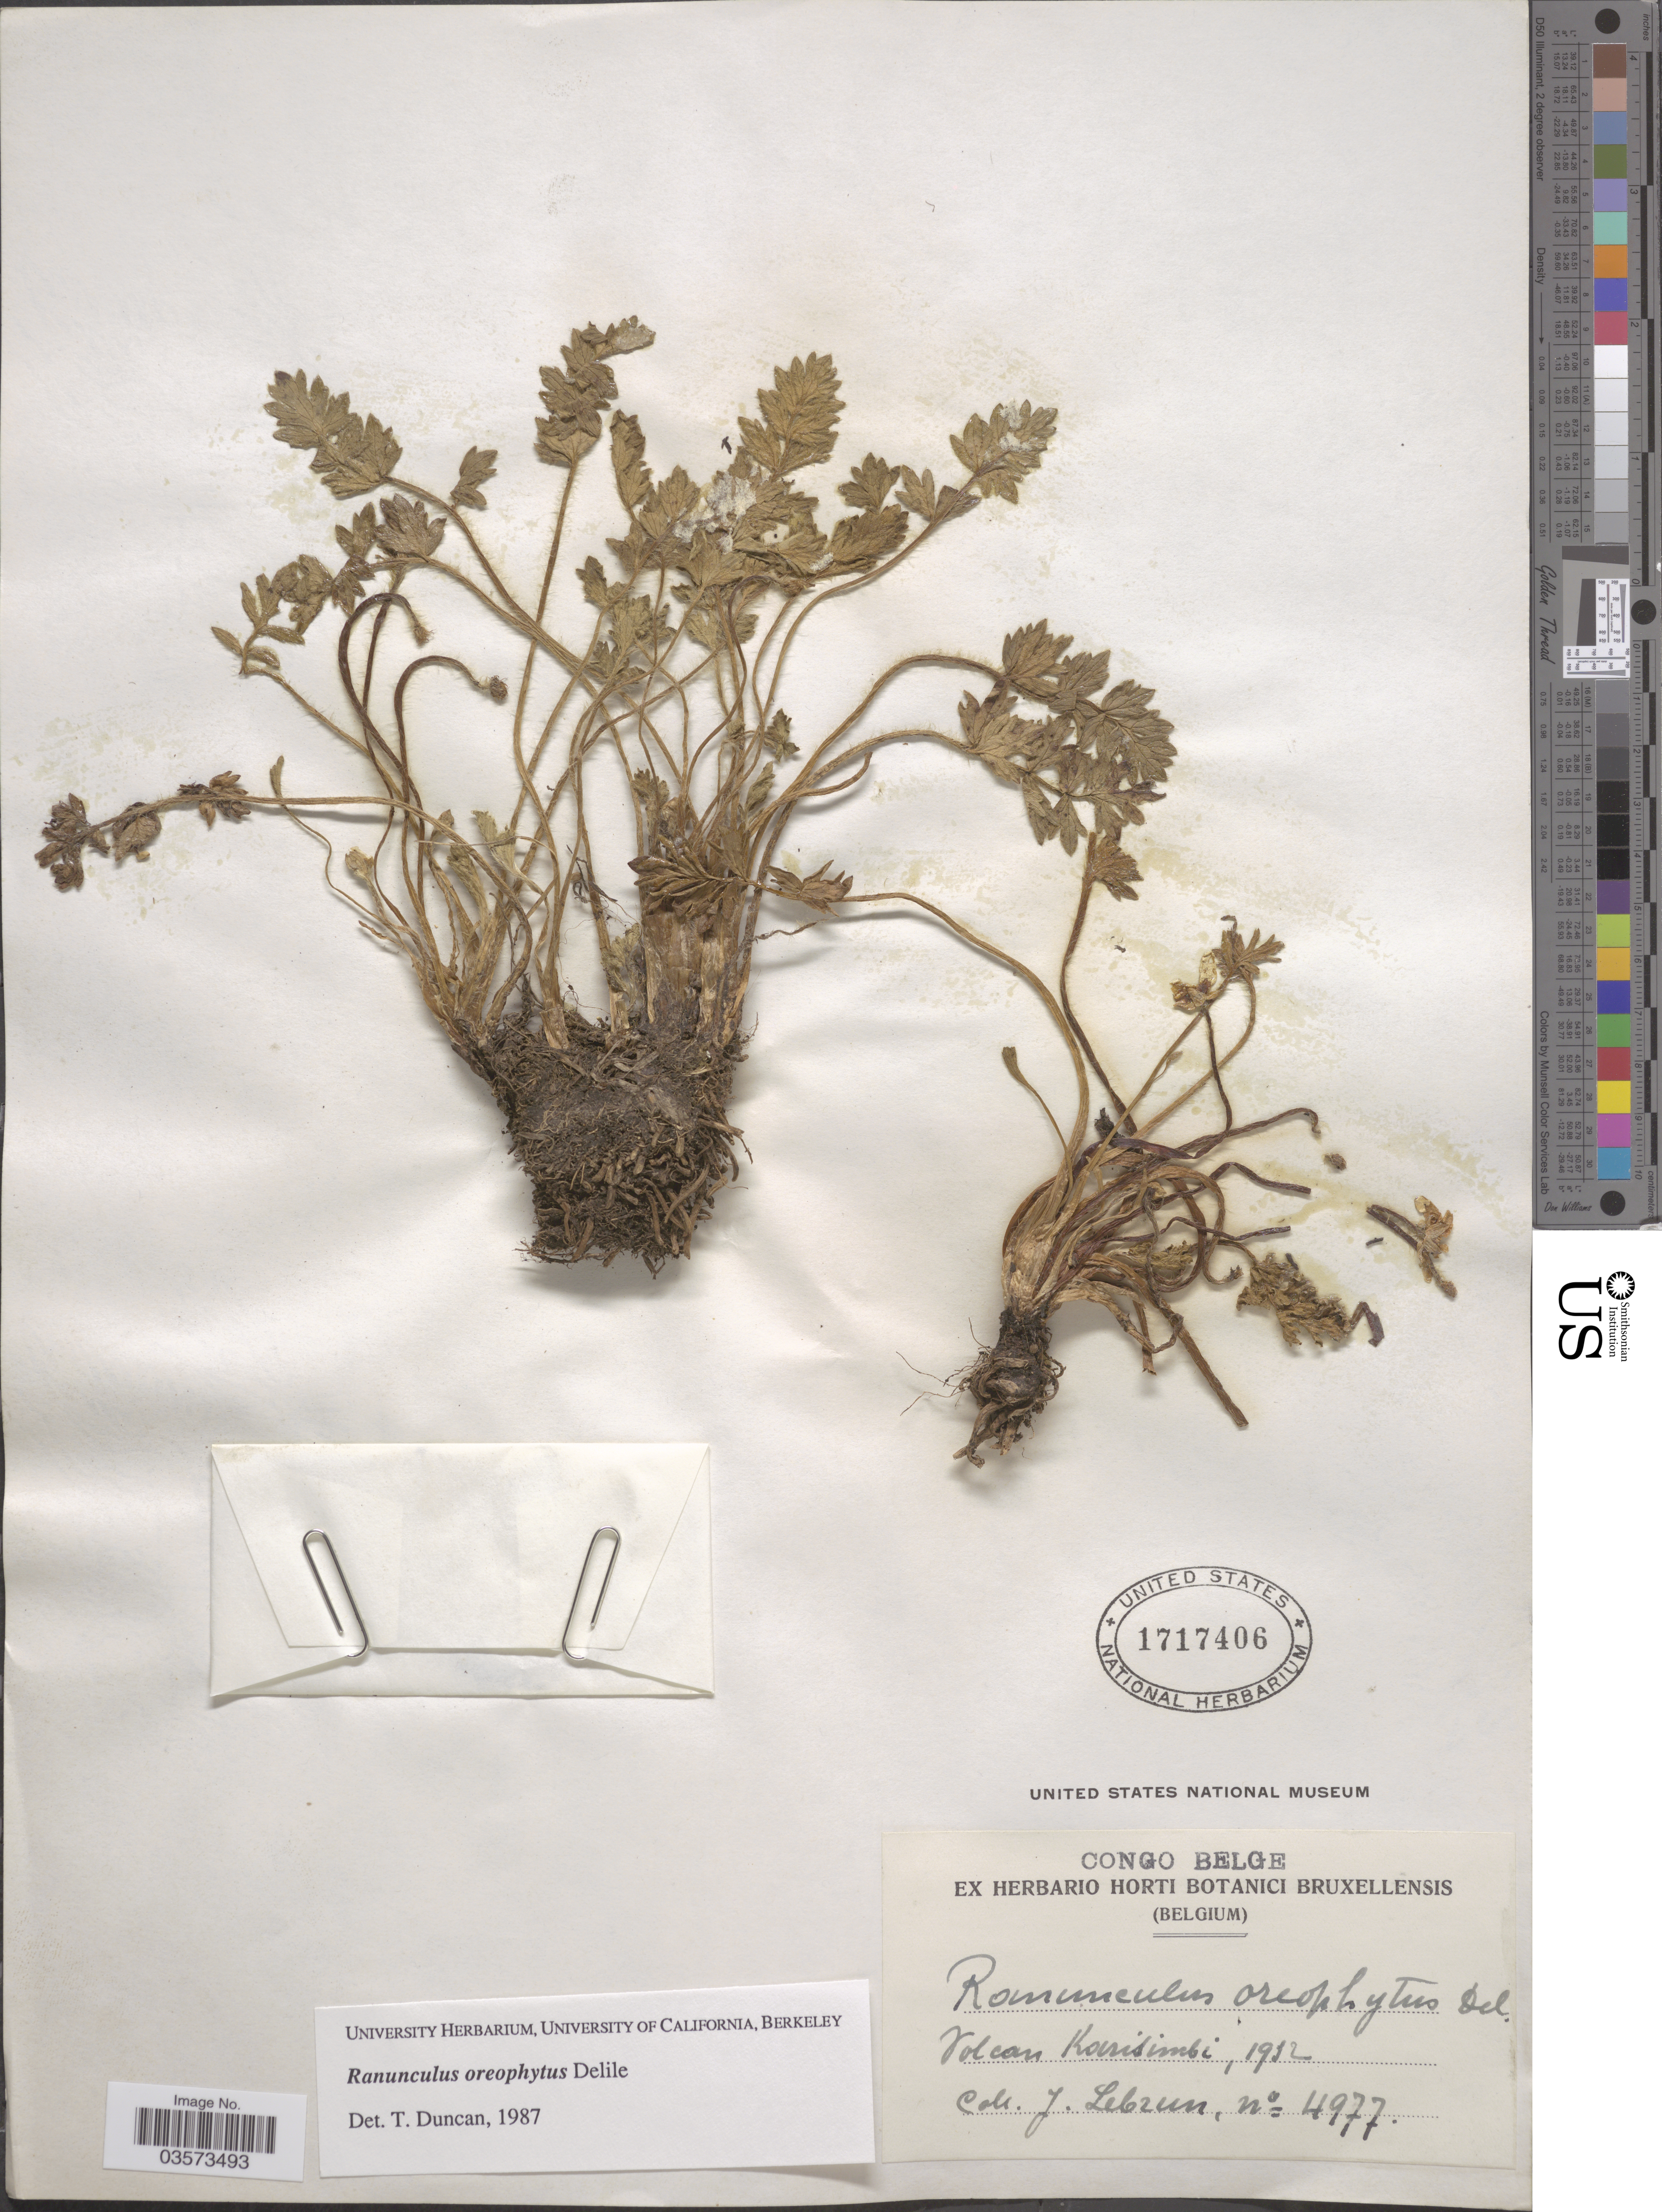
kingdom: Plantae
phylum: Tracheophyta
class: Magnoliopsida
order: Ranunculales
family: Ranunculaceae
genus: Ranunculus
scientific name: Ranunculus orerophytus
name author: Delile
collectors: J. A. Lebrun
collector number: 4977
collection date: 1932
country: Congo, Democratic Republic of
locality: Congo Belge. Volcan Karisimbi.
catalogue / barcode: US 1717406